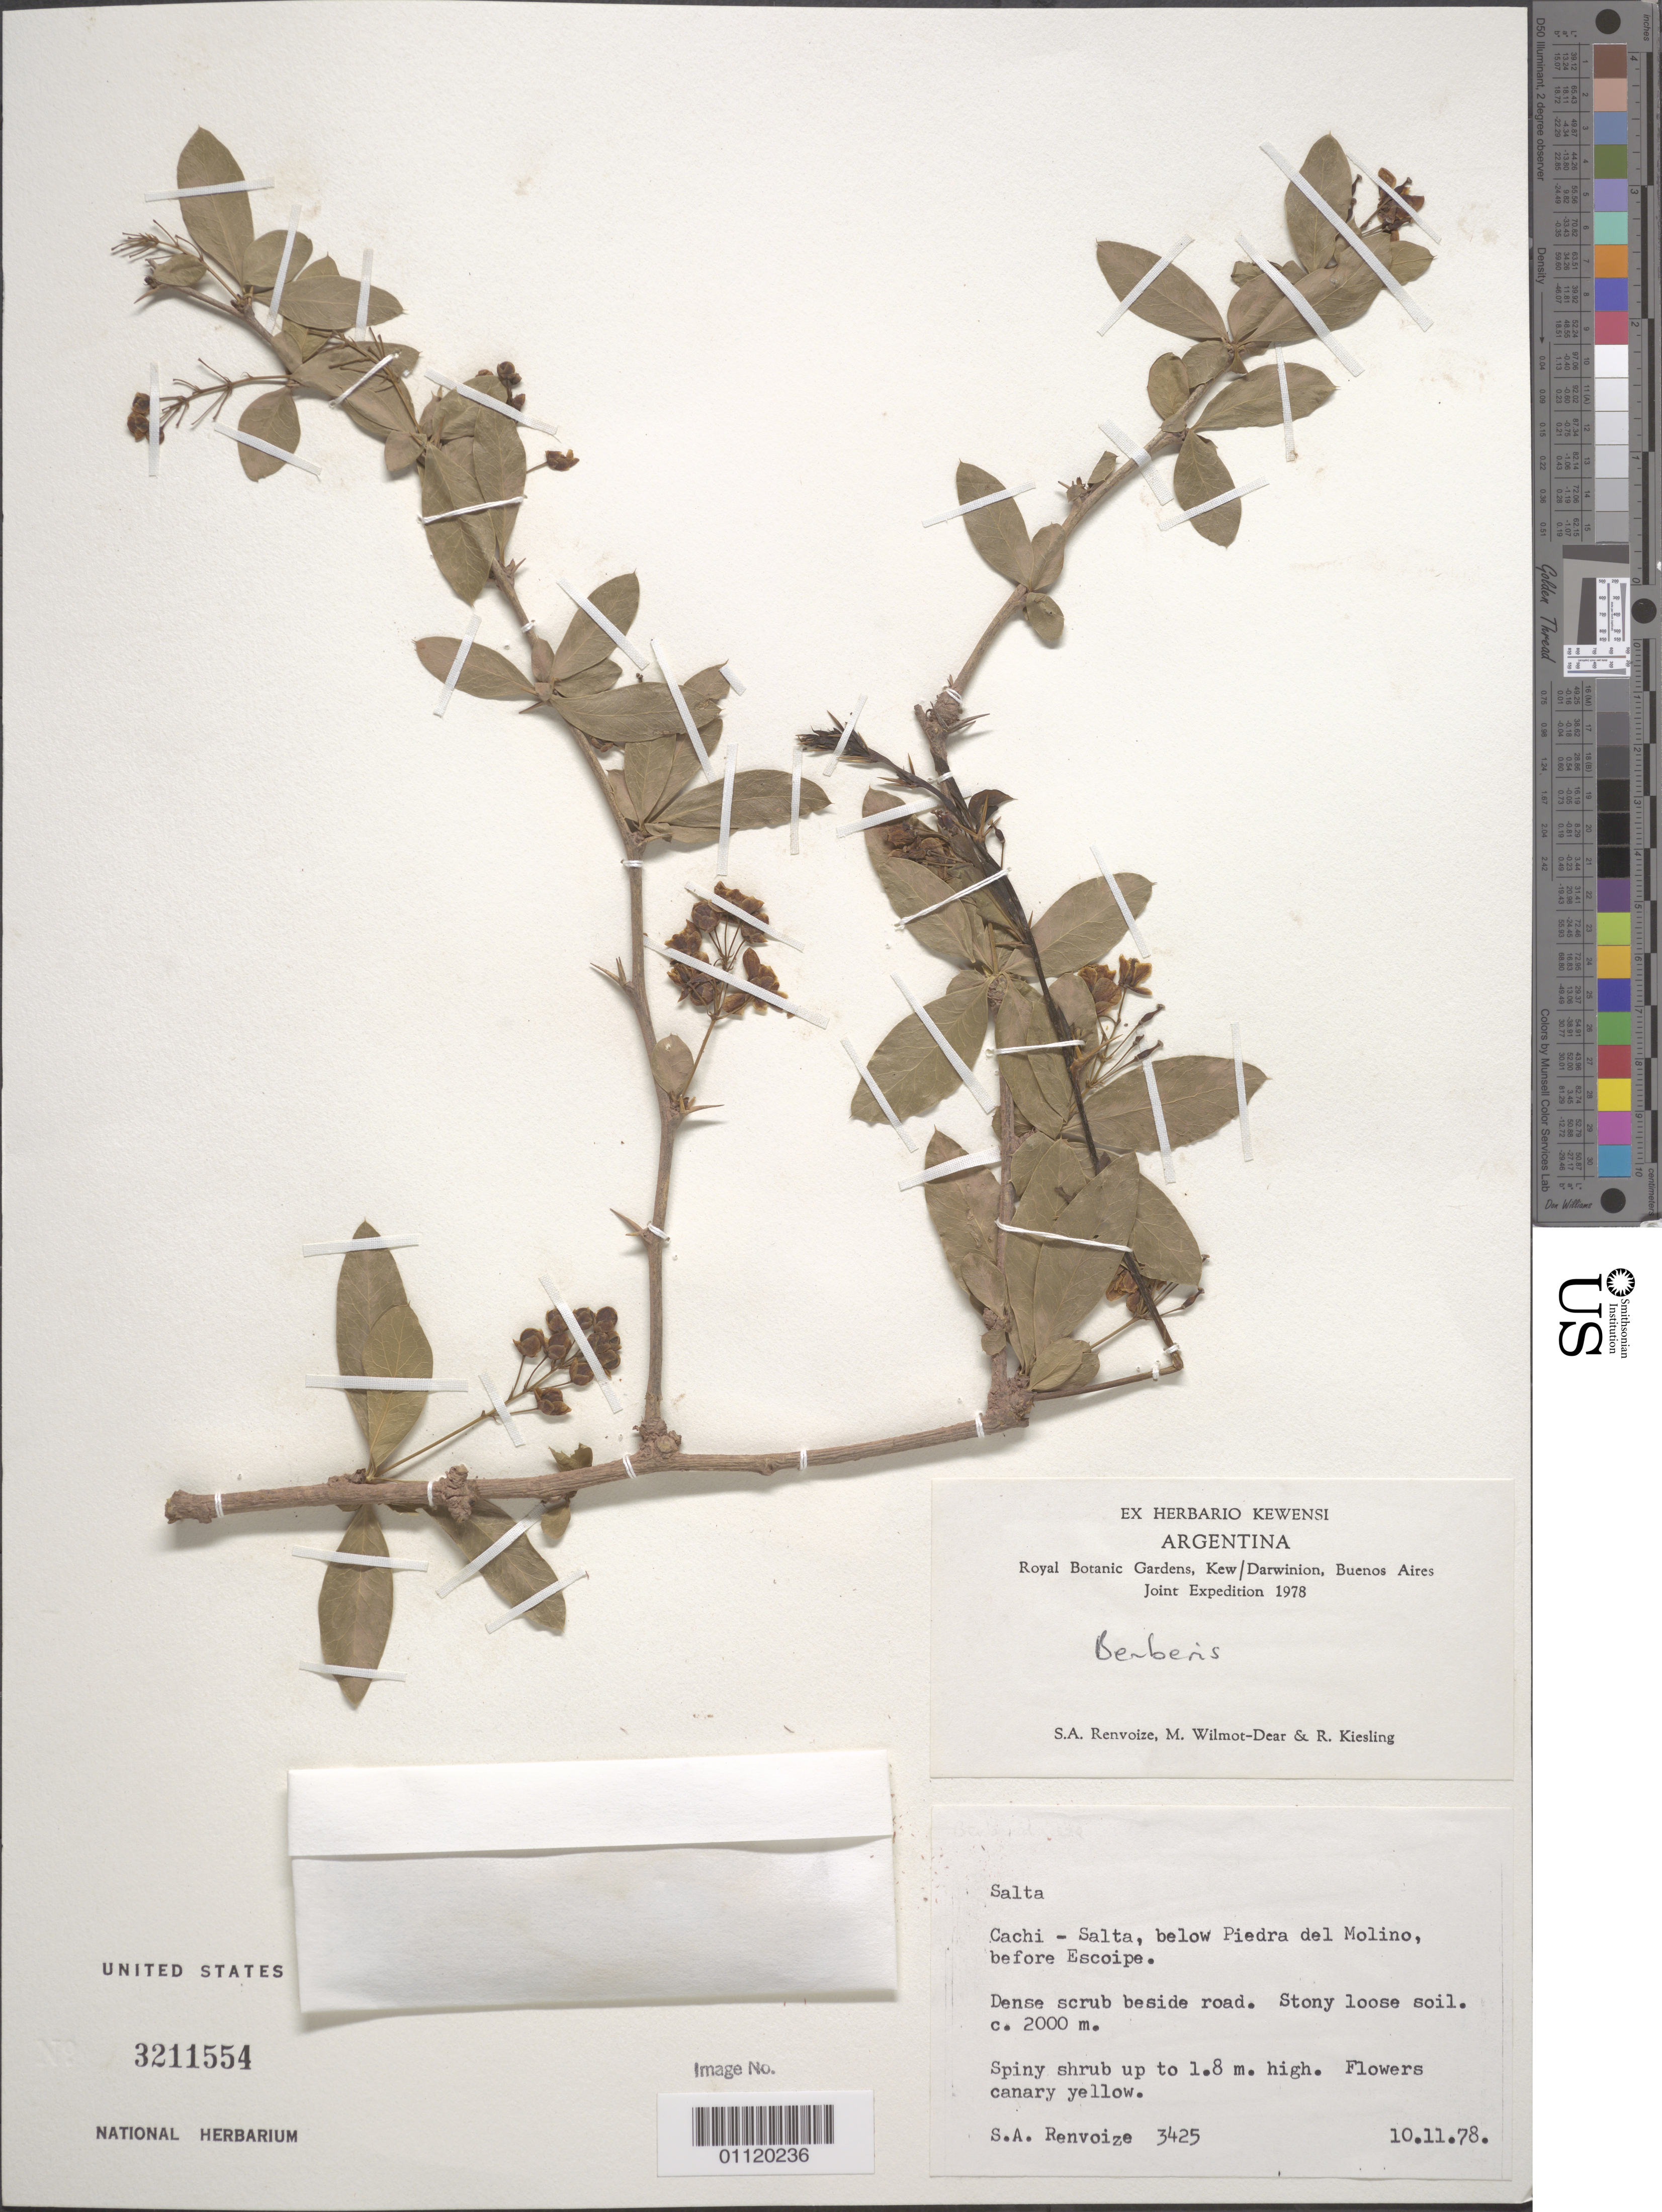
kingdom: Plantae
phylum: Tracheophyta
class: Magnoliopsida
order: Ranunculales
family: Berberidaceae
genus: Berberis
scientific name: Berberis jujuyensis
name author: Job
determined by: Harber, Julian, (UNITED KINGDOM)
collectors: S. A. Renvoize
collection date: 1978-11-10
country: Argentina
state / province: Salta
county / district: Cachi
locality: Below Piedra del Molino, before Escoipe. Dense scrub beside road.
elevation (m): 2000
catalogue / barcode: US 3211554